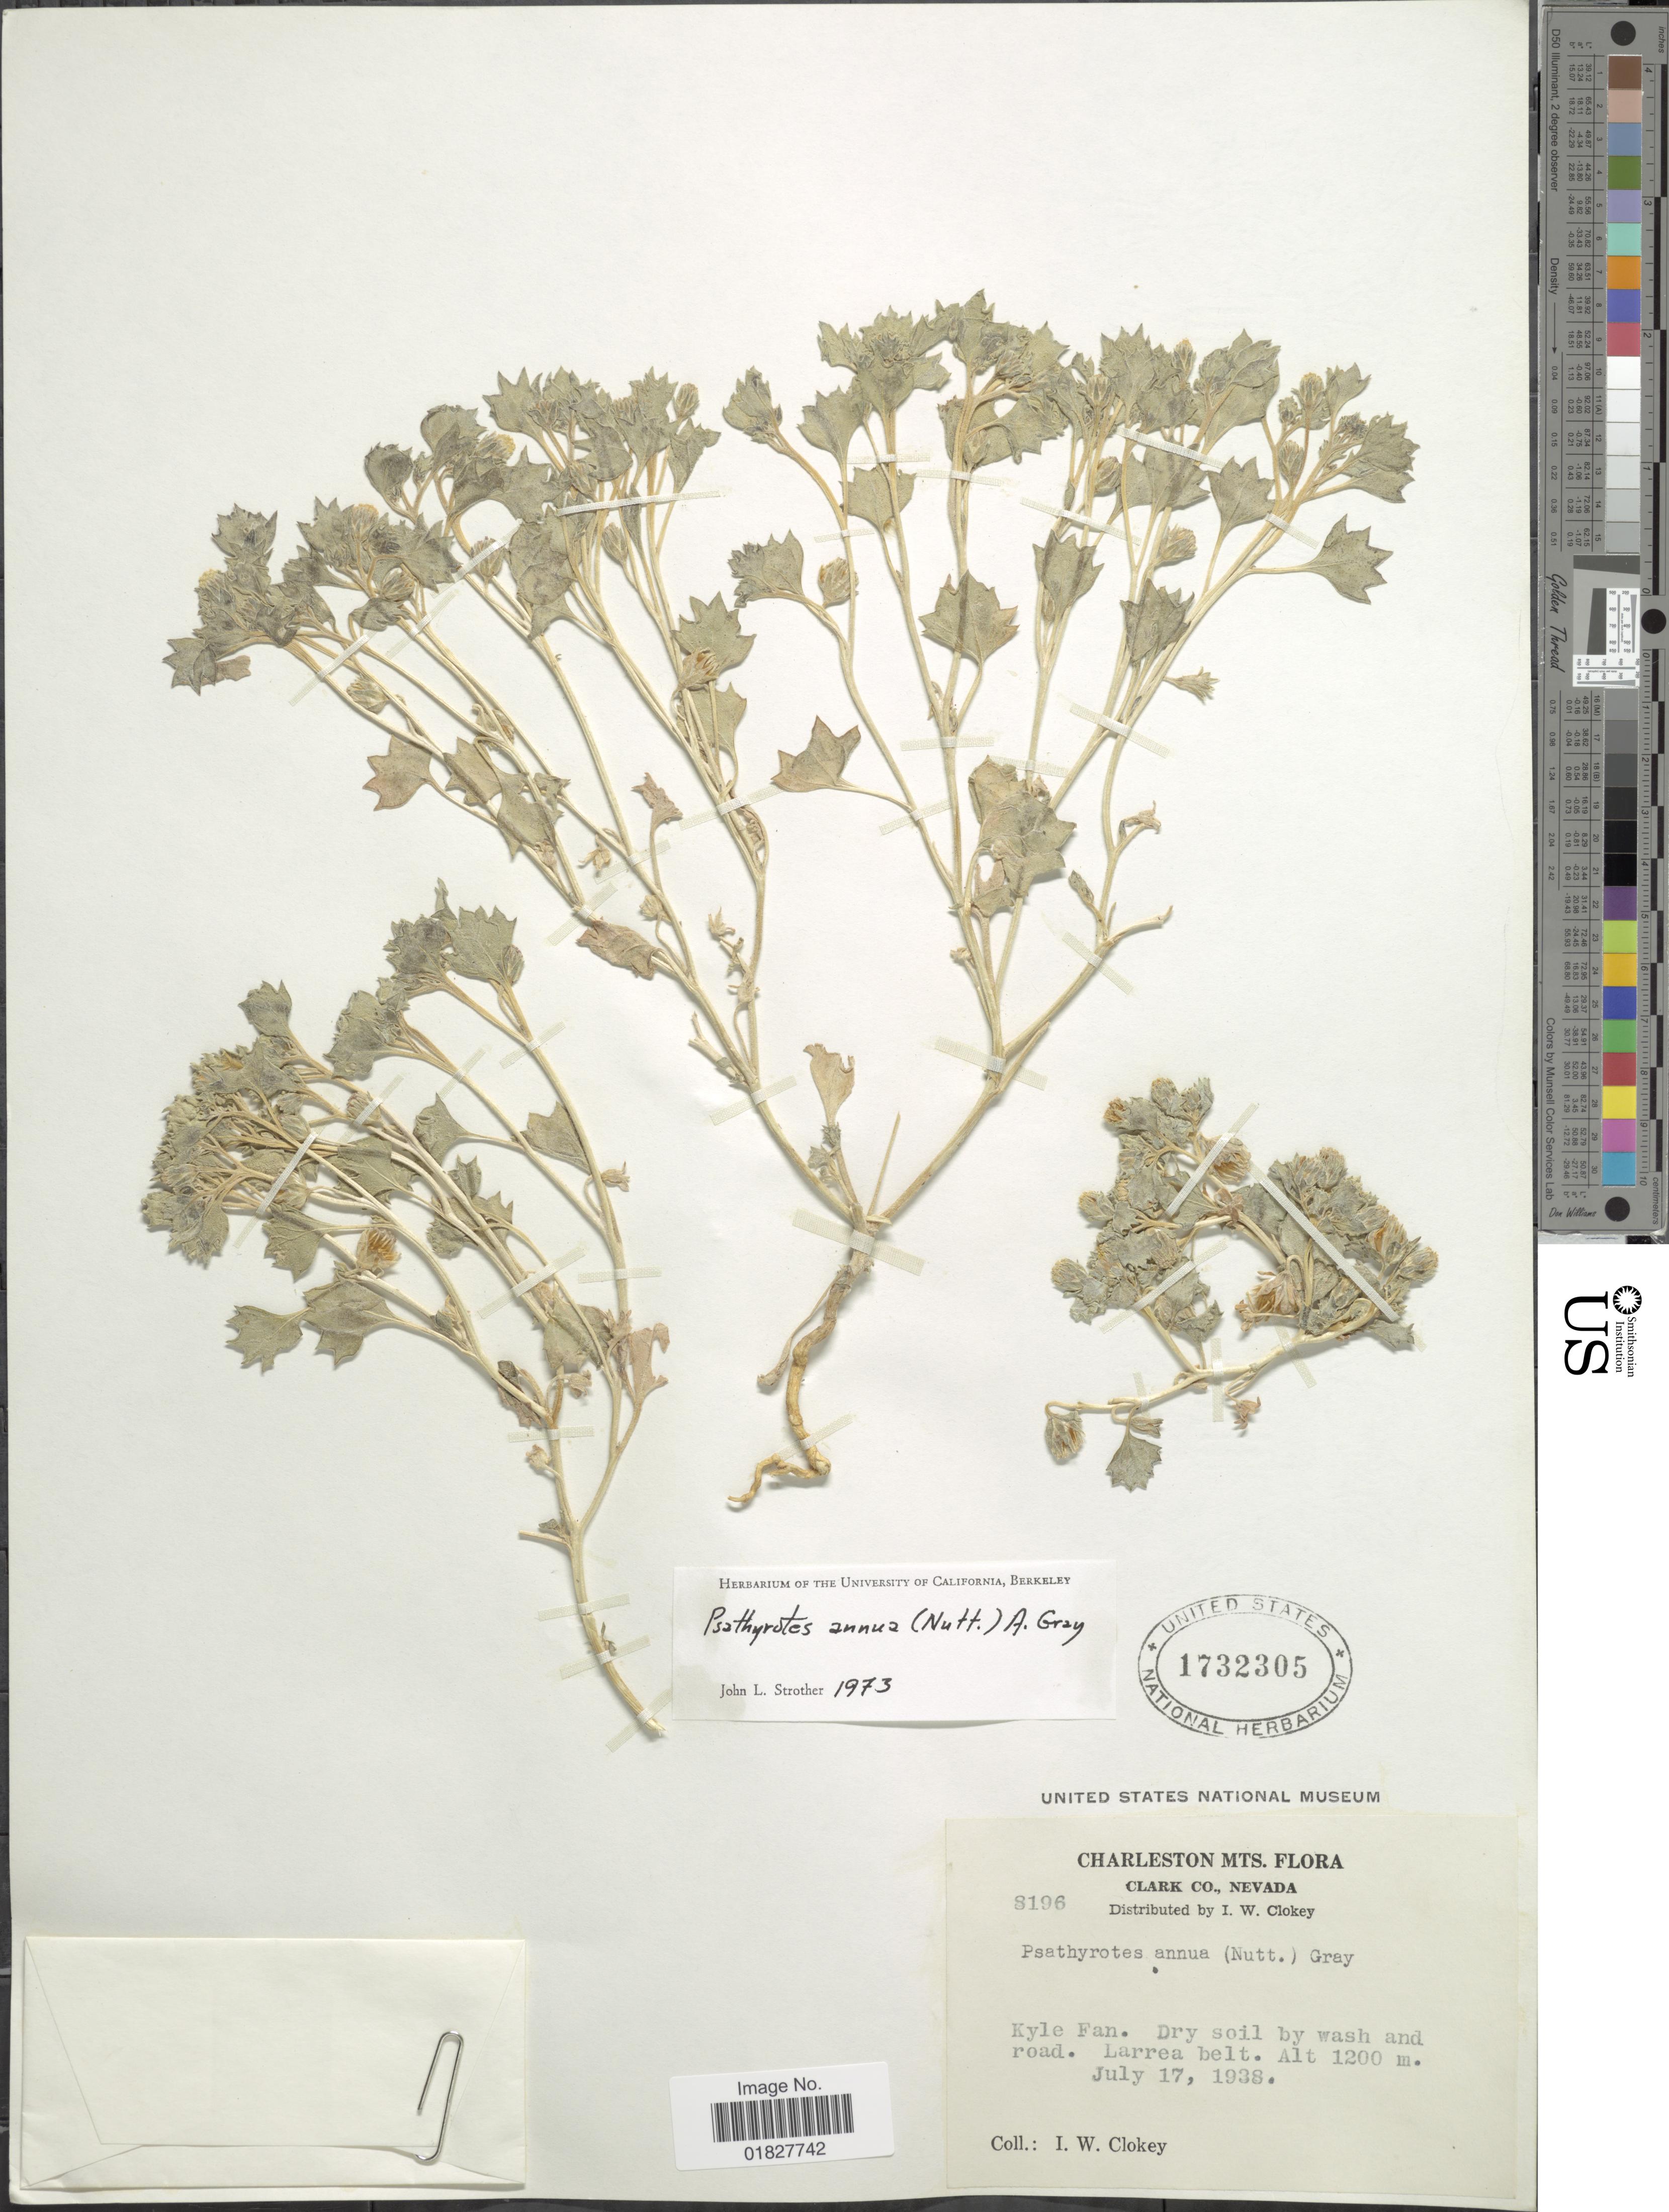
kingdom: Plantae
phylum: Tracheophyta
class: Magnoliopsida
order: Asterales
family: Asteraceae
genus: Psathyrotes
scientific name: Psathyrotes annua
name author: (Nutt.) A. Gray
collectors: I. W. Clokey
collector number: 8196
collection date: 1938-07-17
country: United States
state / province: Nevada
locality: Charleston Mts., Clark Co., Kyle Fan.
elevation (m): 1200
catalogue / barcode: US 1732305